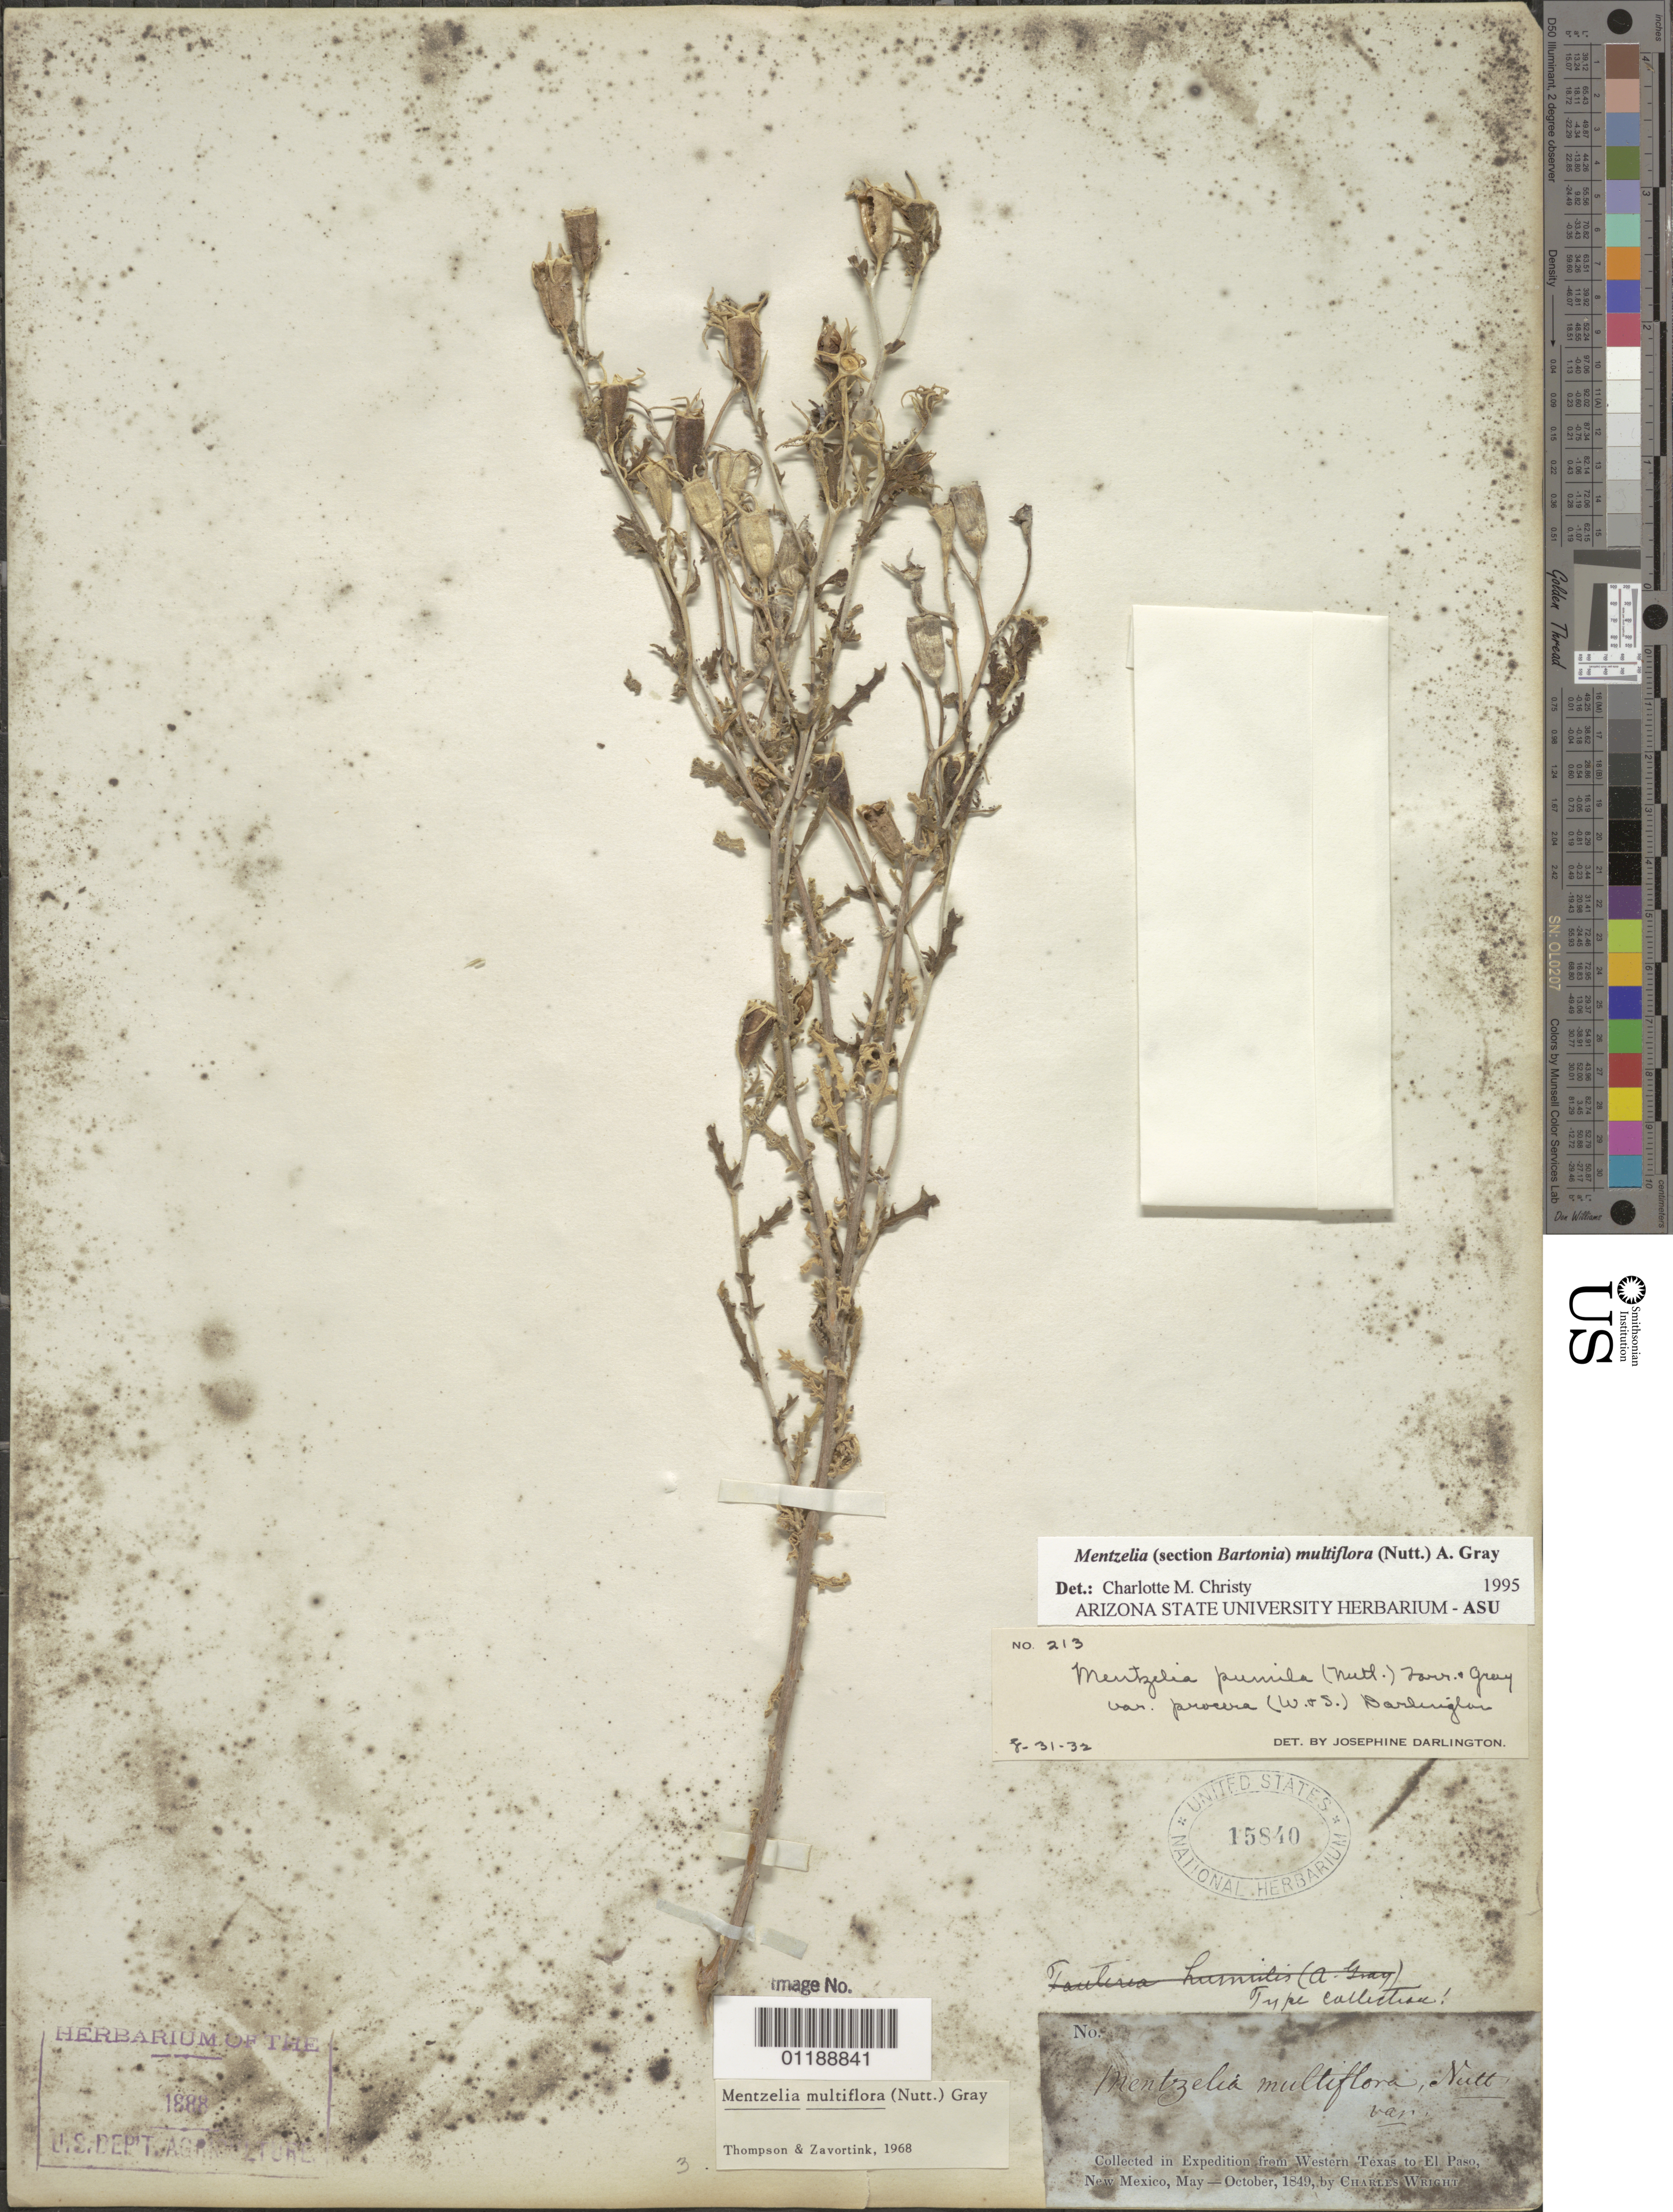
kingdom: Plantae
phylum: Tracheophyta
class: Magnoliopsida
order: Cornales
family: Loasaceae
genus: Mentzelia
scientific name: Mentzelia multiflora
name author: (Nutt.) A. Gray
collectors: C. Wright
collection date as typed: May 1849 to -- Oct 1849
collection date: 1849-05/1849-10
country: United States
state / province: New Mexico / Texas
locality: from Western Texas to El Paso, New Mexico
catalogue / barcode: US 15840